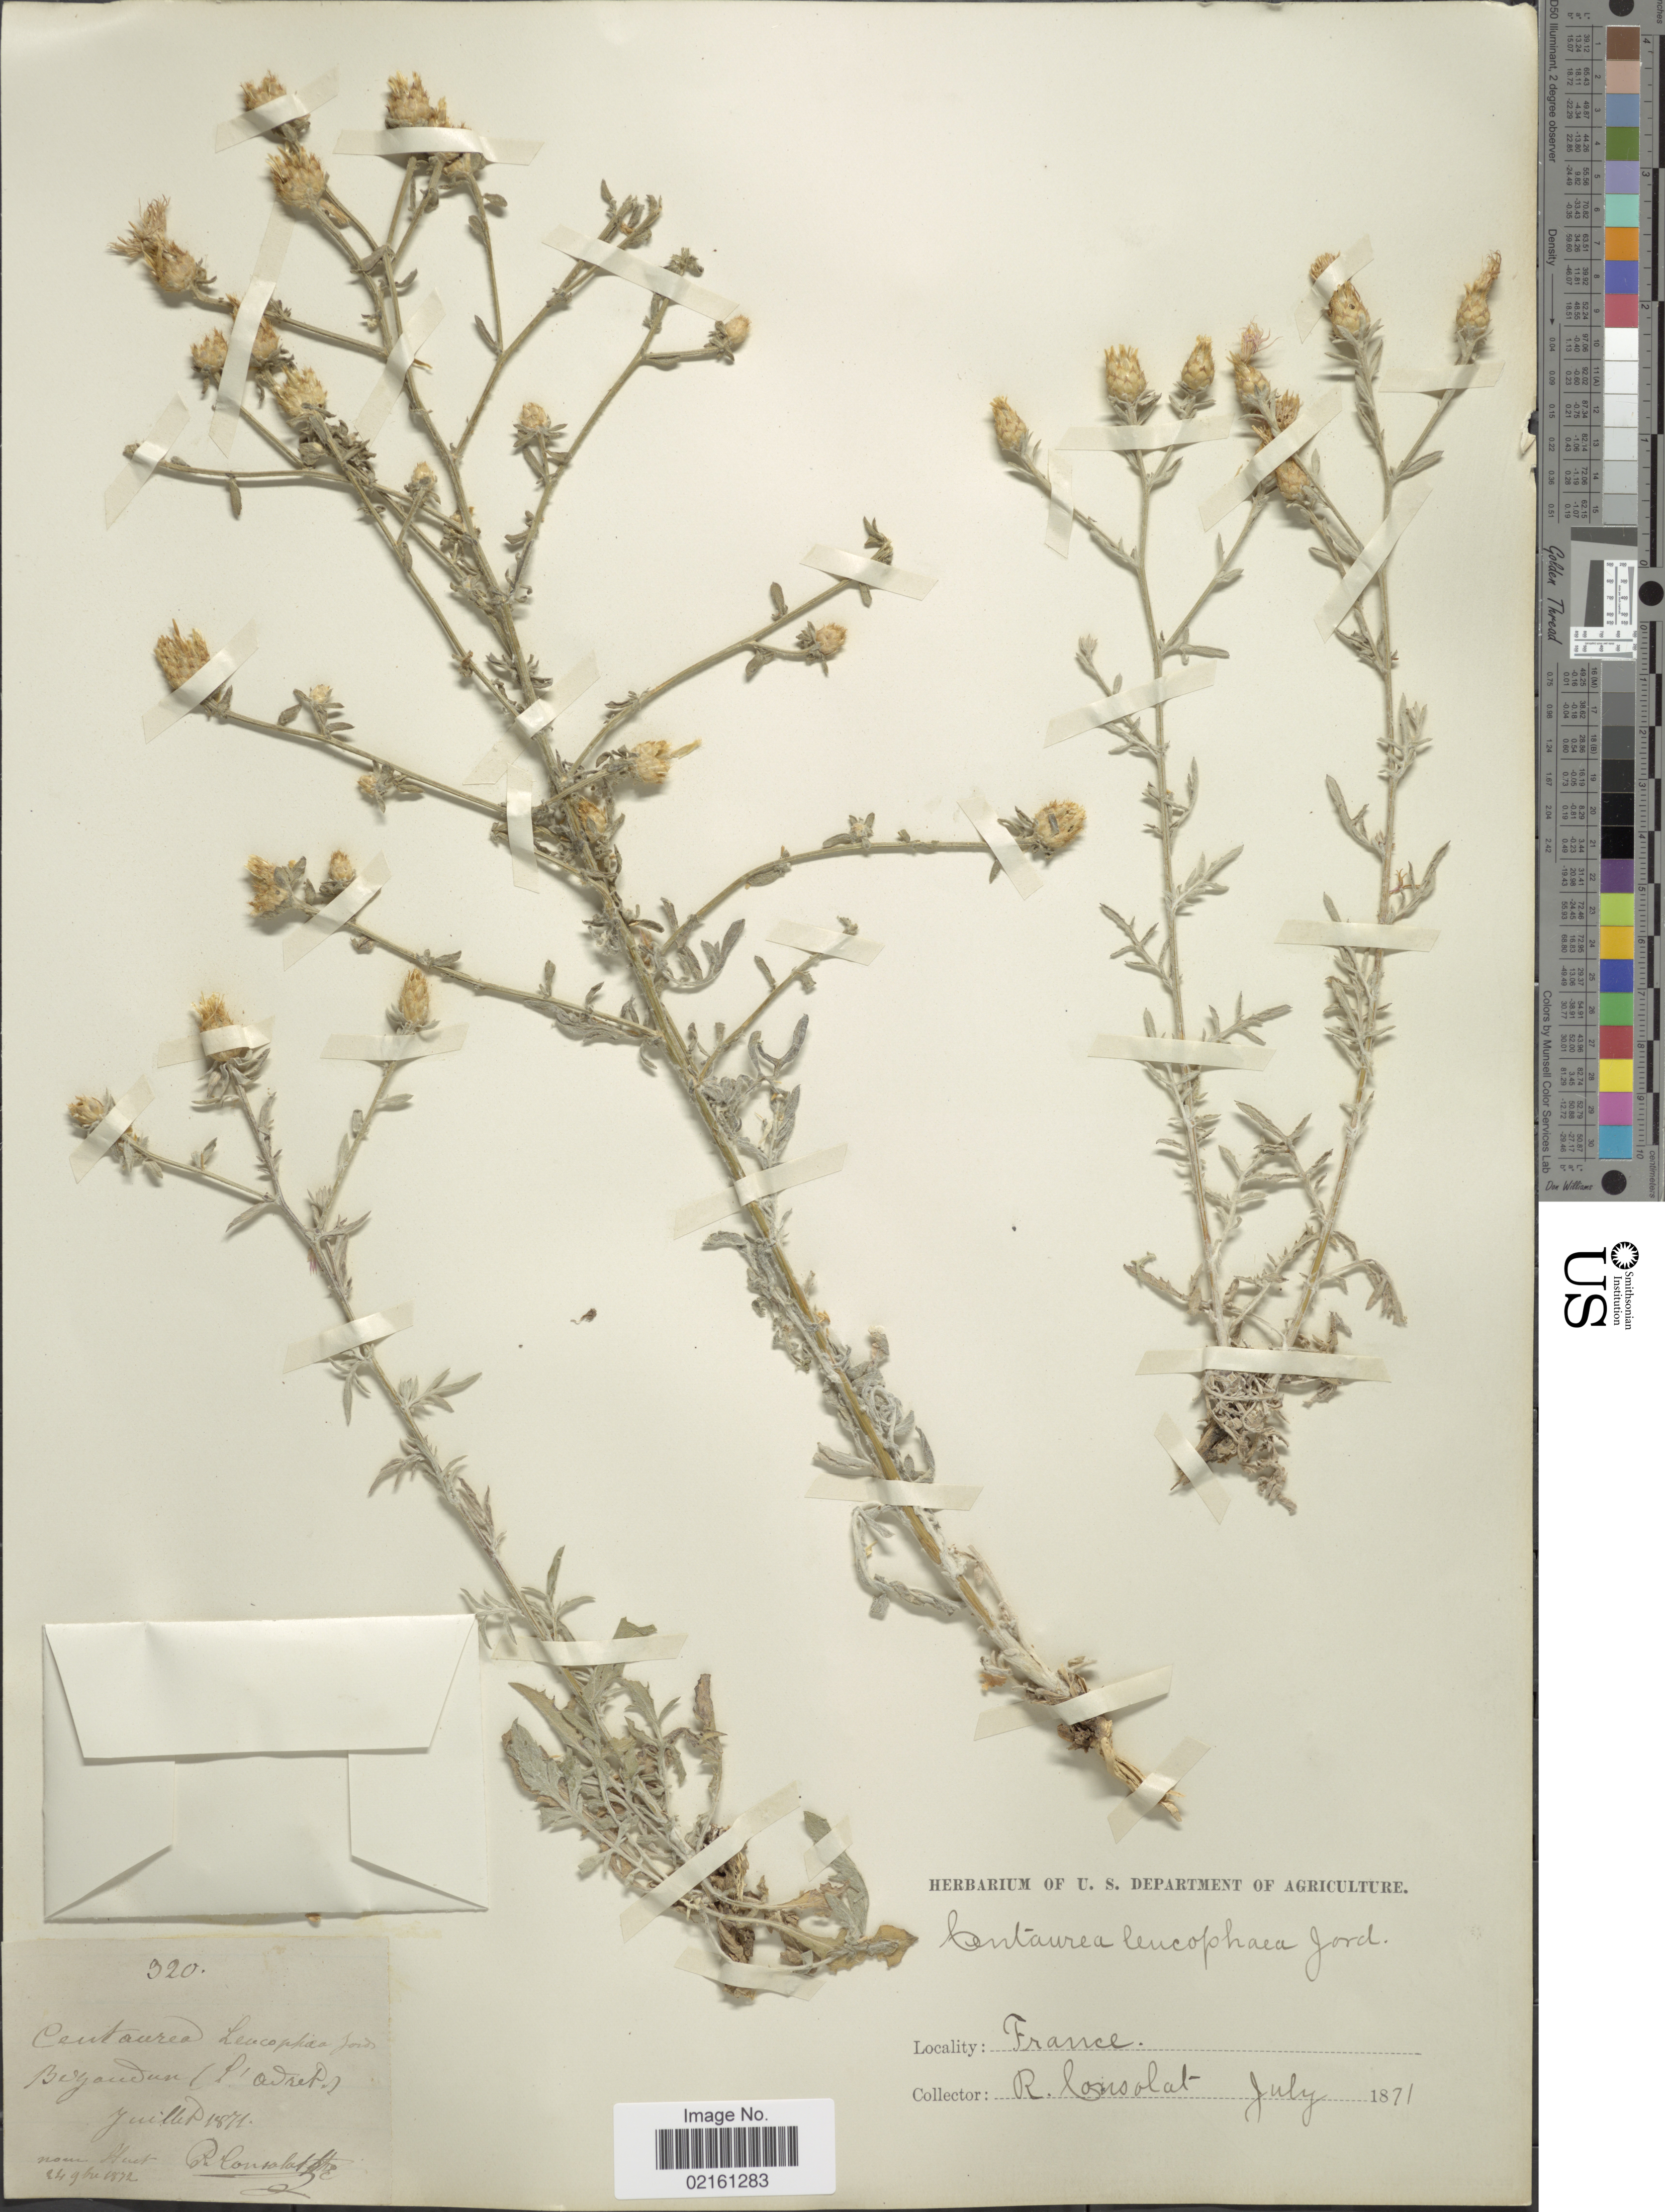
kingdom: Plantae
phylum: Tracheophyta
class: Magnoliopsida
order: Asterales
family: Asteraceae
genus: Centaurea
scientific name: Centaurea leucophaea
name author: Jord.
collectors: P. Consolat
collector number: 320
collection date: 1871-07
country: France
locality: Begandun (L'Avret) [interpreted]